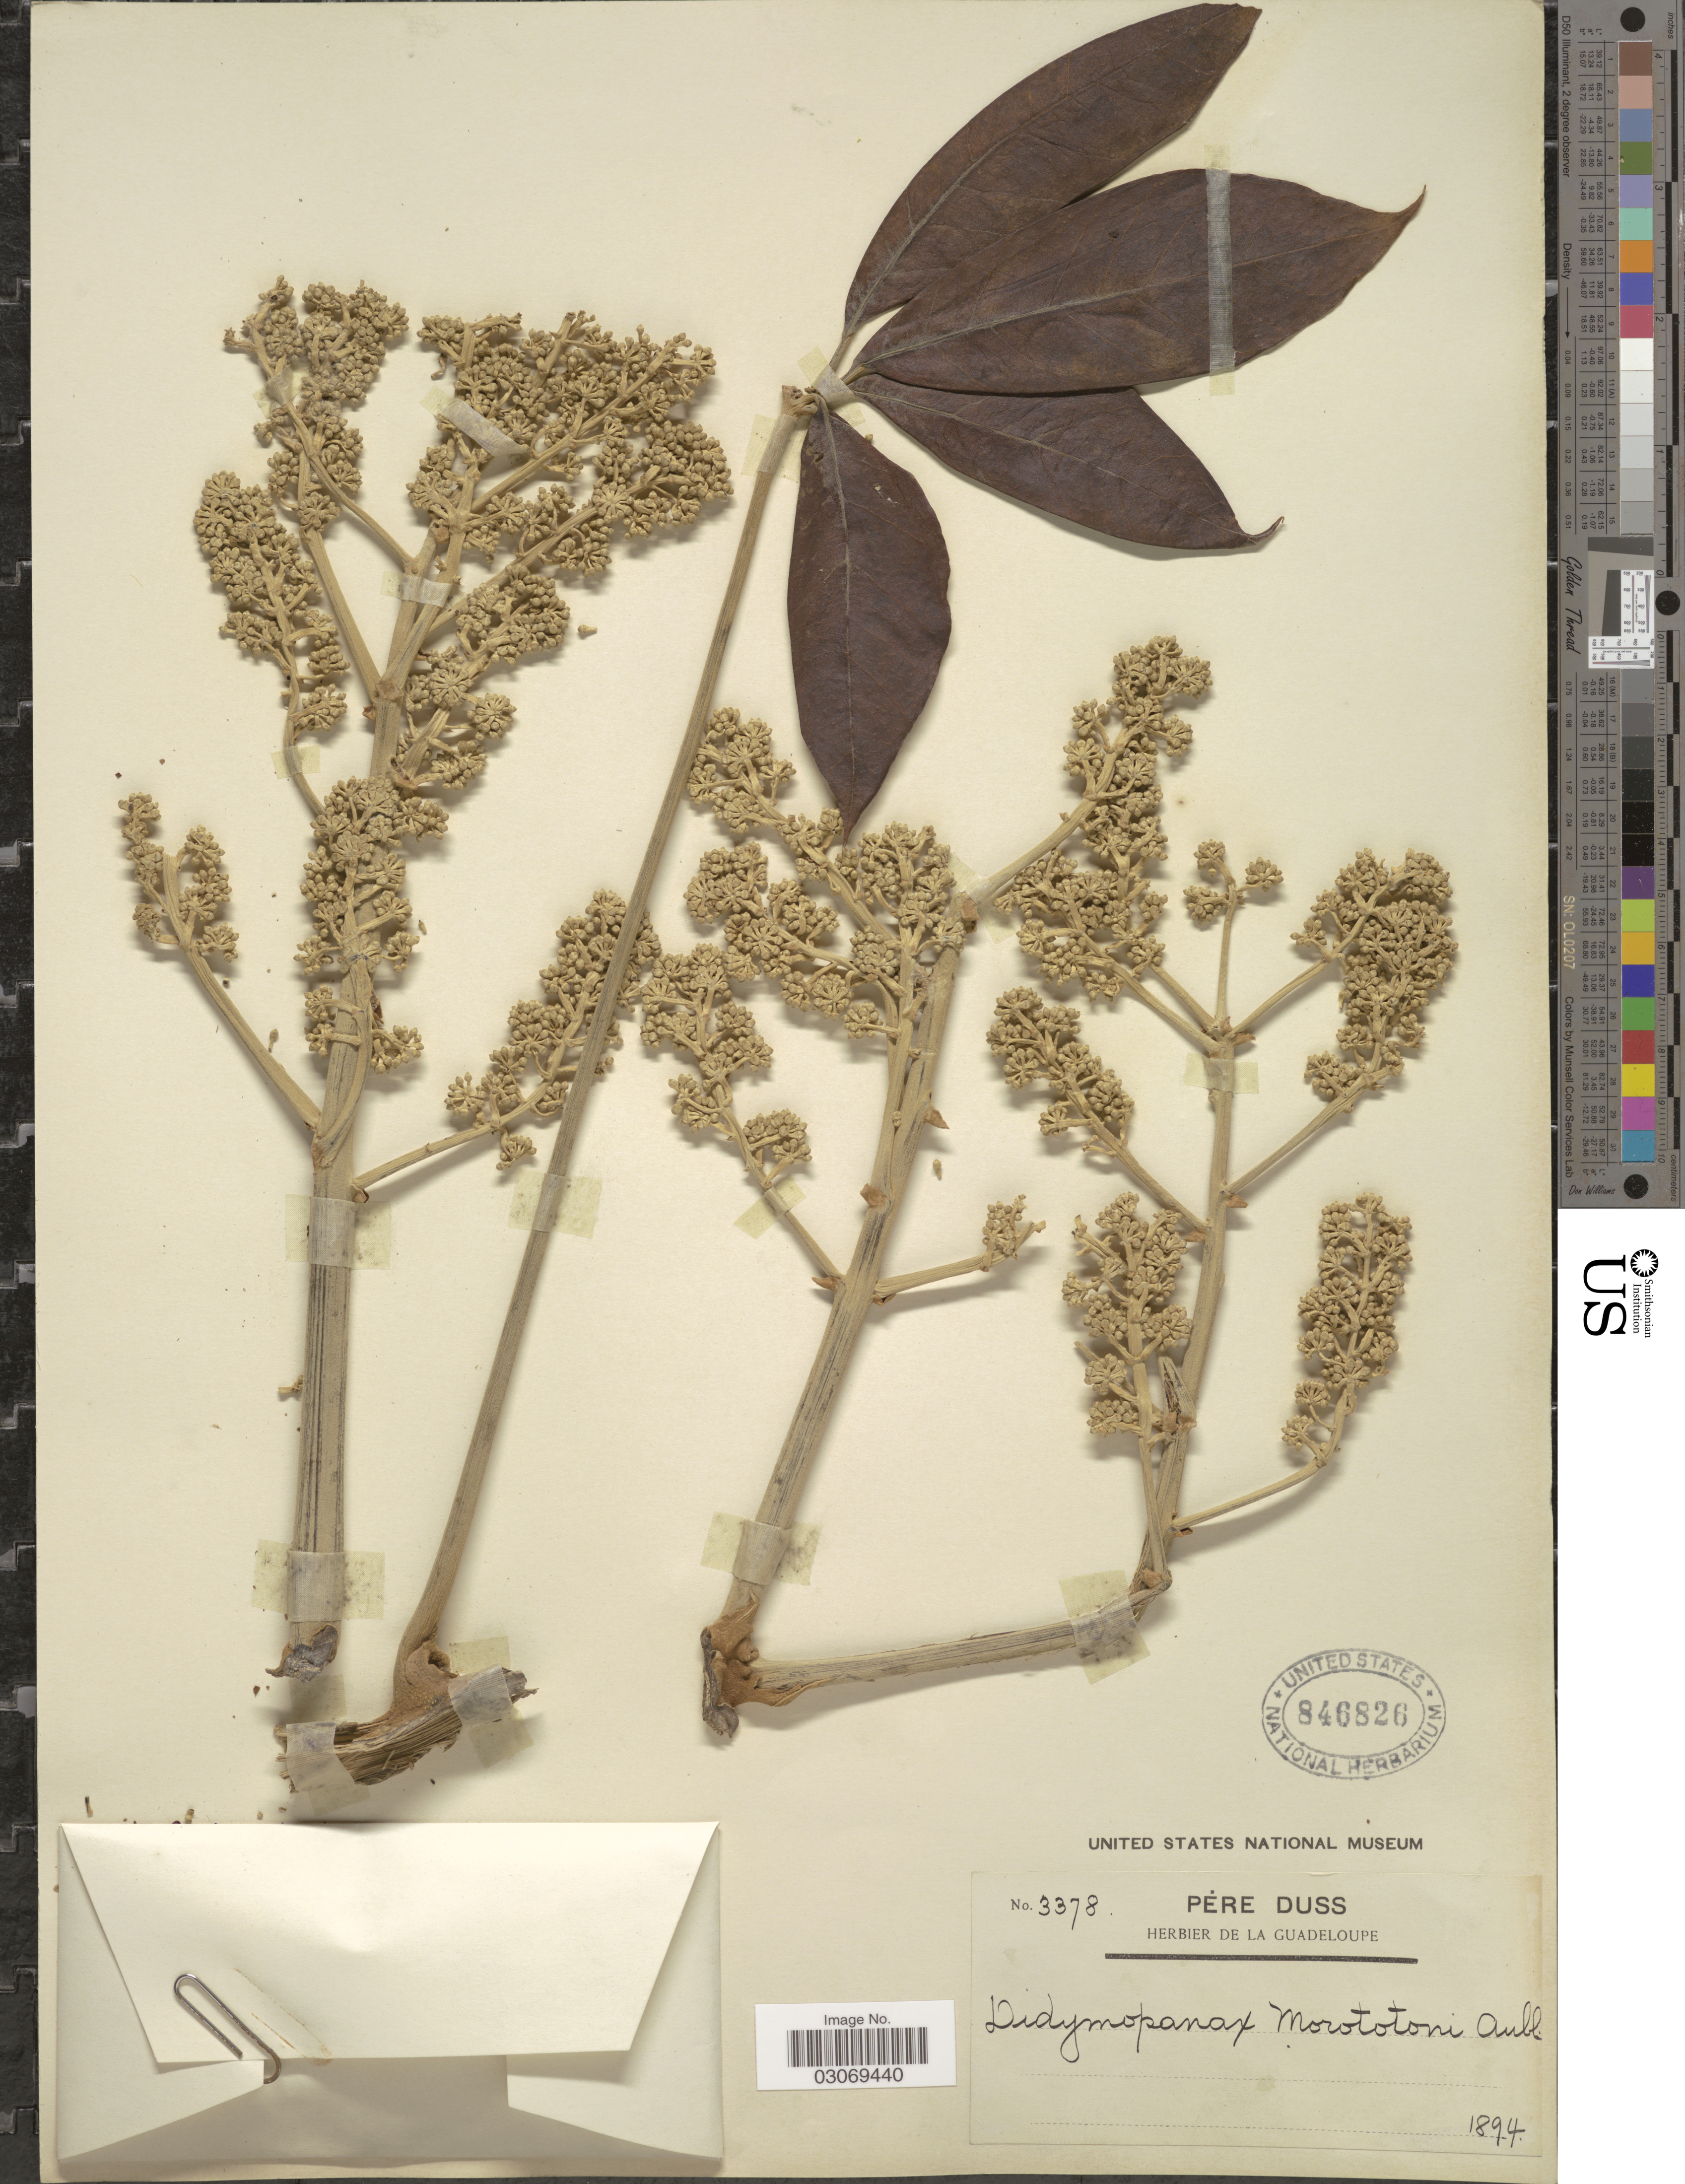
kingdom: Plantae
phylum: Tracheophyta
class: Magnoliopsida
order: Apiales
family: Araliaceae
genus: Schefflera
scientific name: Schefflera morototoni (Aubl.) Maguire, Steyerm. & Frodin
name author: (Aubl.) Maguire et al.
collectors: Père Duss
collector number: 3378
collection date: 1894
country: Guadeloupe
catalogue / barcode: US 846826